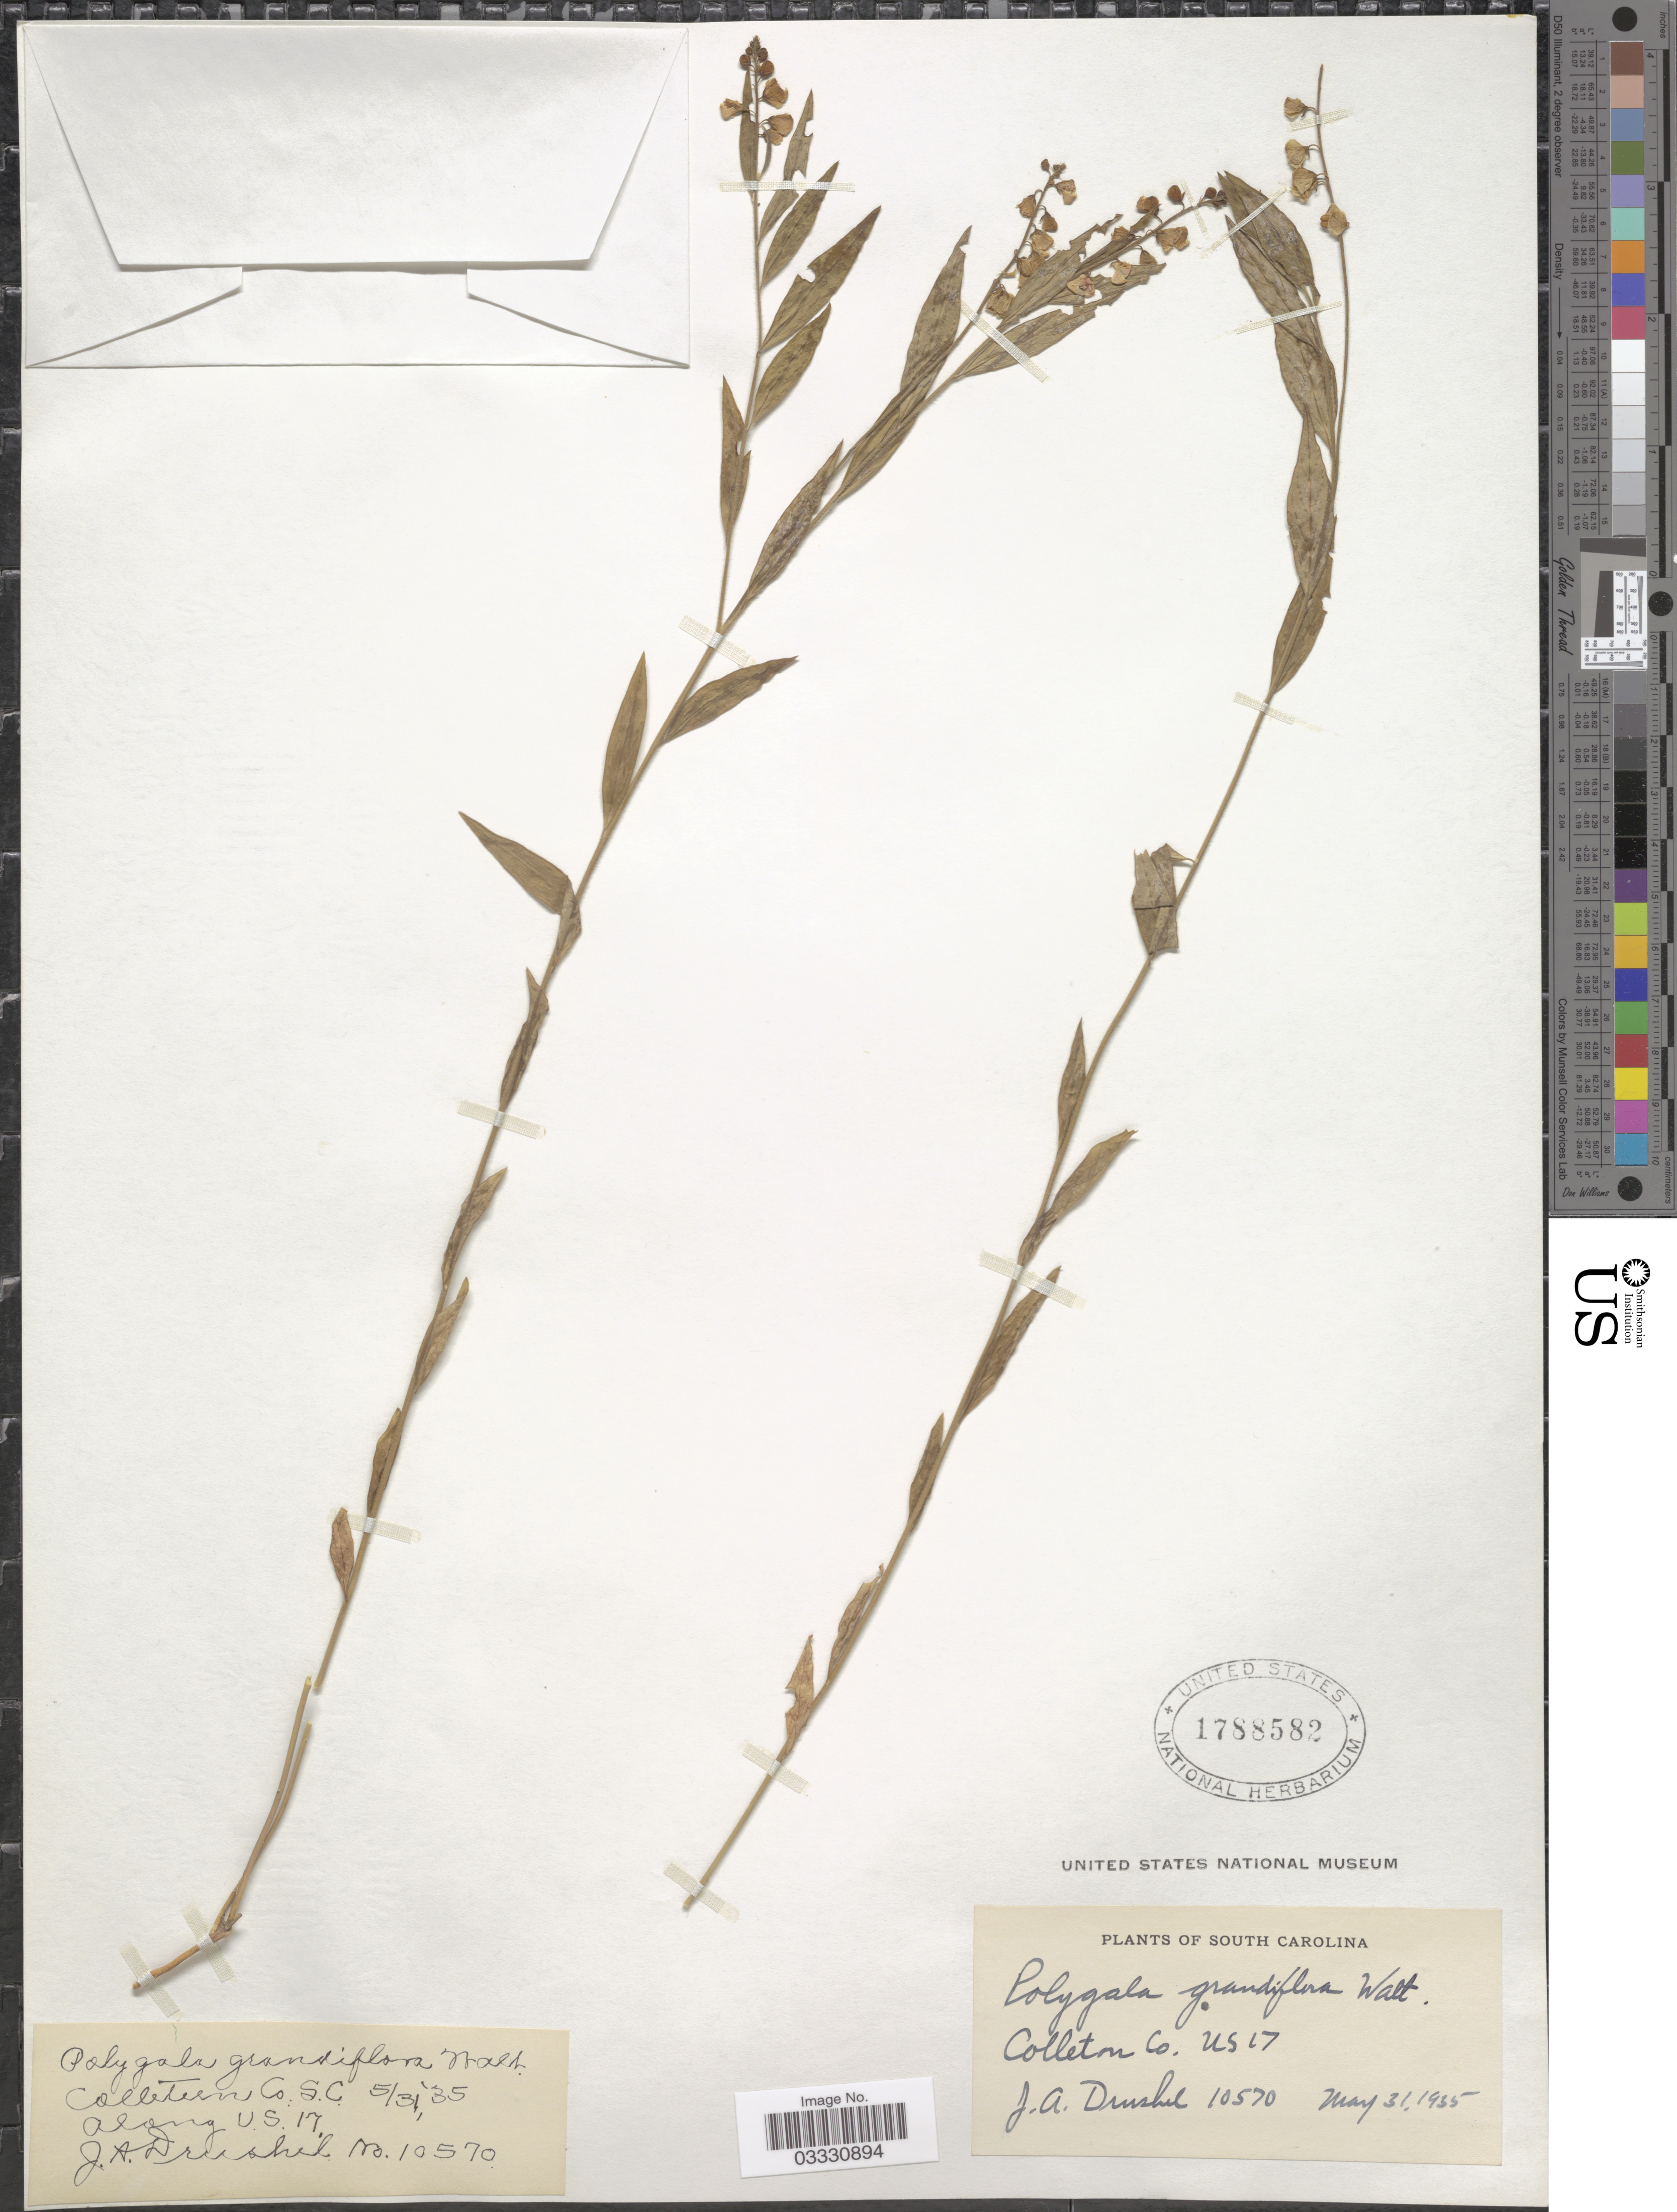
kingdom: Plantae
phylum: Tracheophyta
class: Magnoliopsida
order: Fabales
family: Polygalaceae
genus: Asemeia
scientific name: Asemeia grandiflora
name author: (Walter) Small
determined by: Strong, Mark T., (BOT), Smithsonian Institution - National Museum of Natural History (UNITED STATES)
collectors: J. A. Drushel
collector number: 10570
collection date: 1935-05-31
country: United States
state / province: South Carolina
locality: Colleton Co. Along U.S. 17.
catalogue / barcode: US 1788582